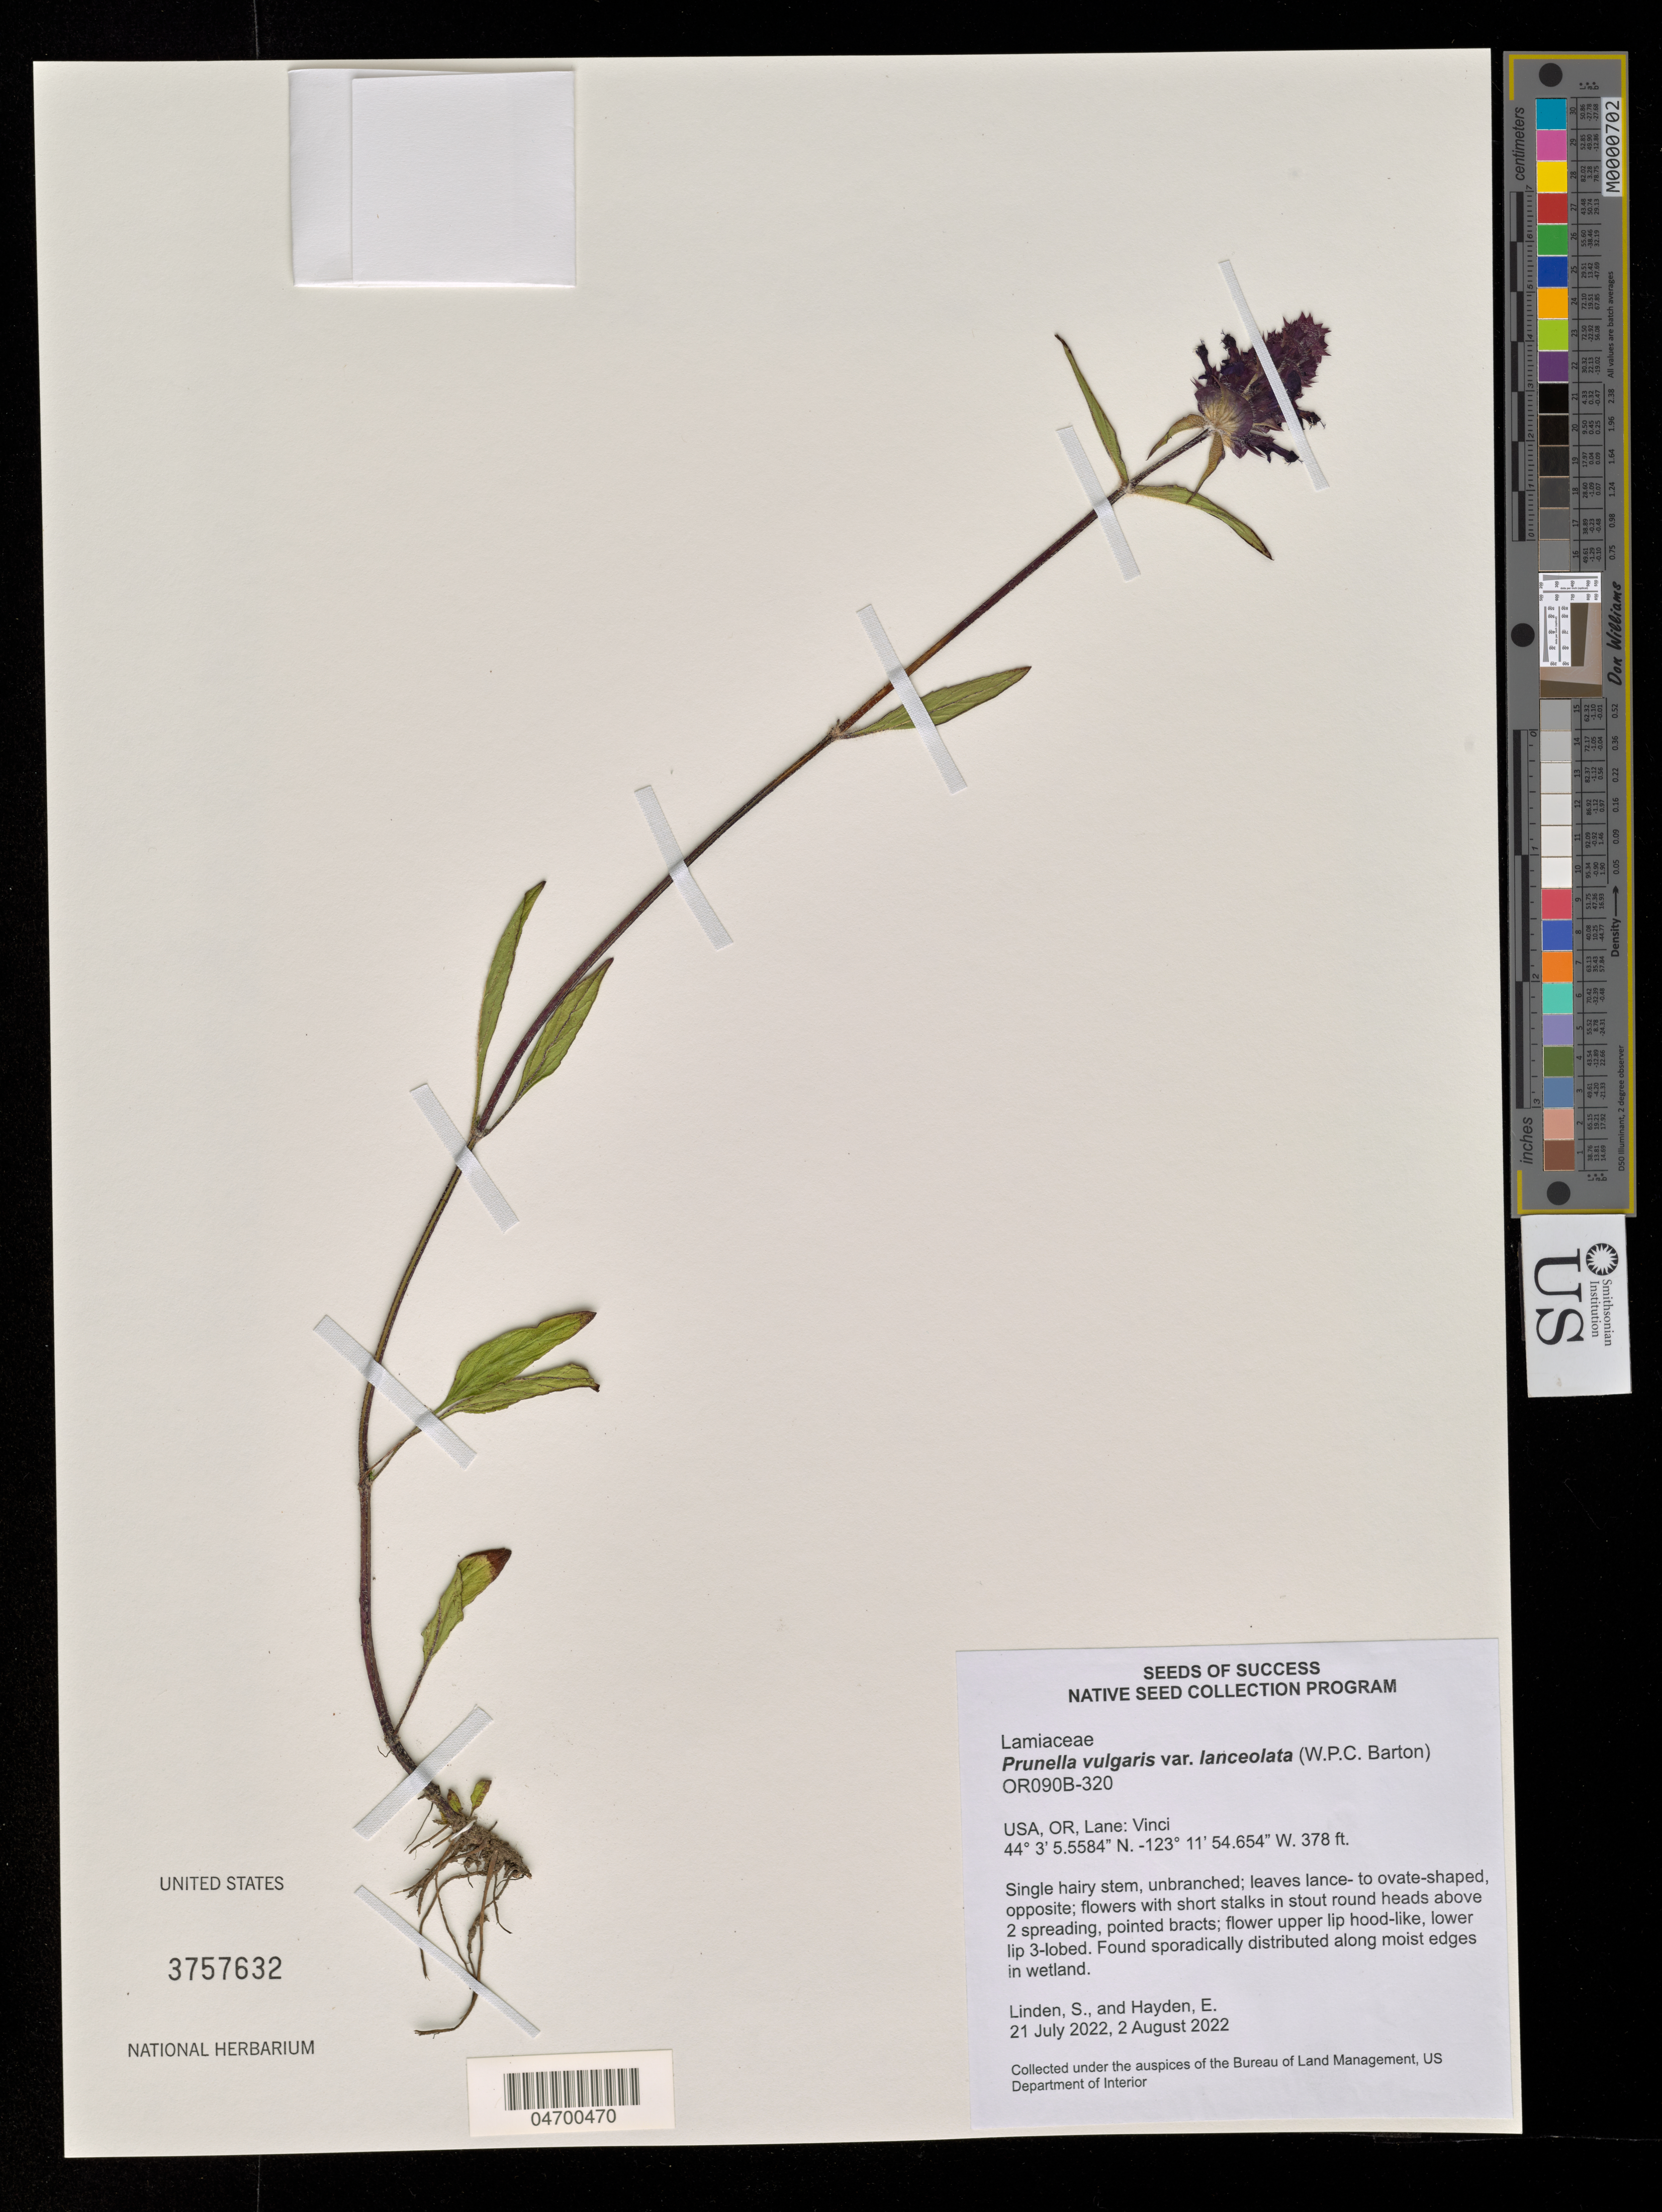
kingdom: Plantae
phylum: Tracheophyta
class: Magnoliopsida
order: Lamiales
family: Lamiaceae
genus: Prunella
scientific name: Prunella vulgaris var. lanceolata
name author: (W.P.C. Barton) Fernald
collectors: S. Linden & E. Hayden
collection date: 2022-07-21/2022-08-02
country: United States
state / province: Oregon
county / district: Lane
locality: OR, Lane: Vinci.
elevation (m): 115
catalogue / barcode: US 3757632